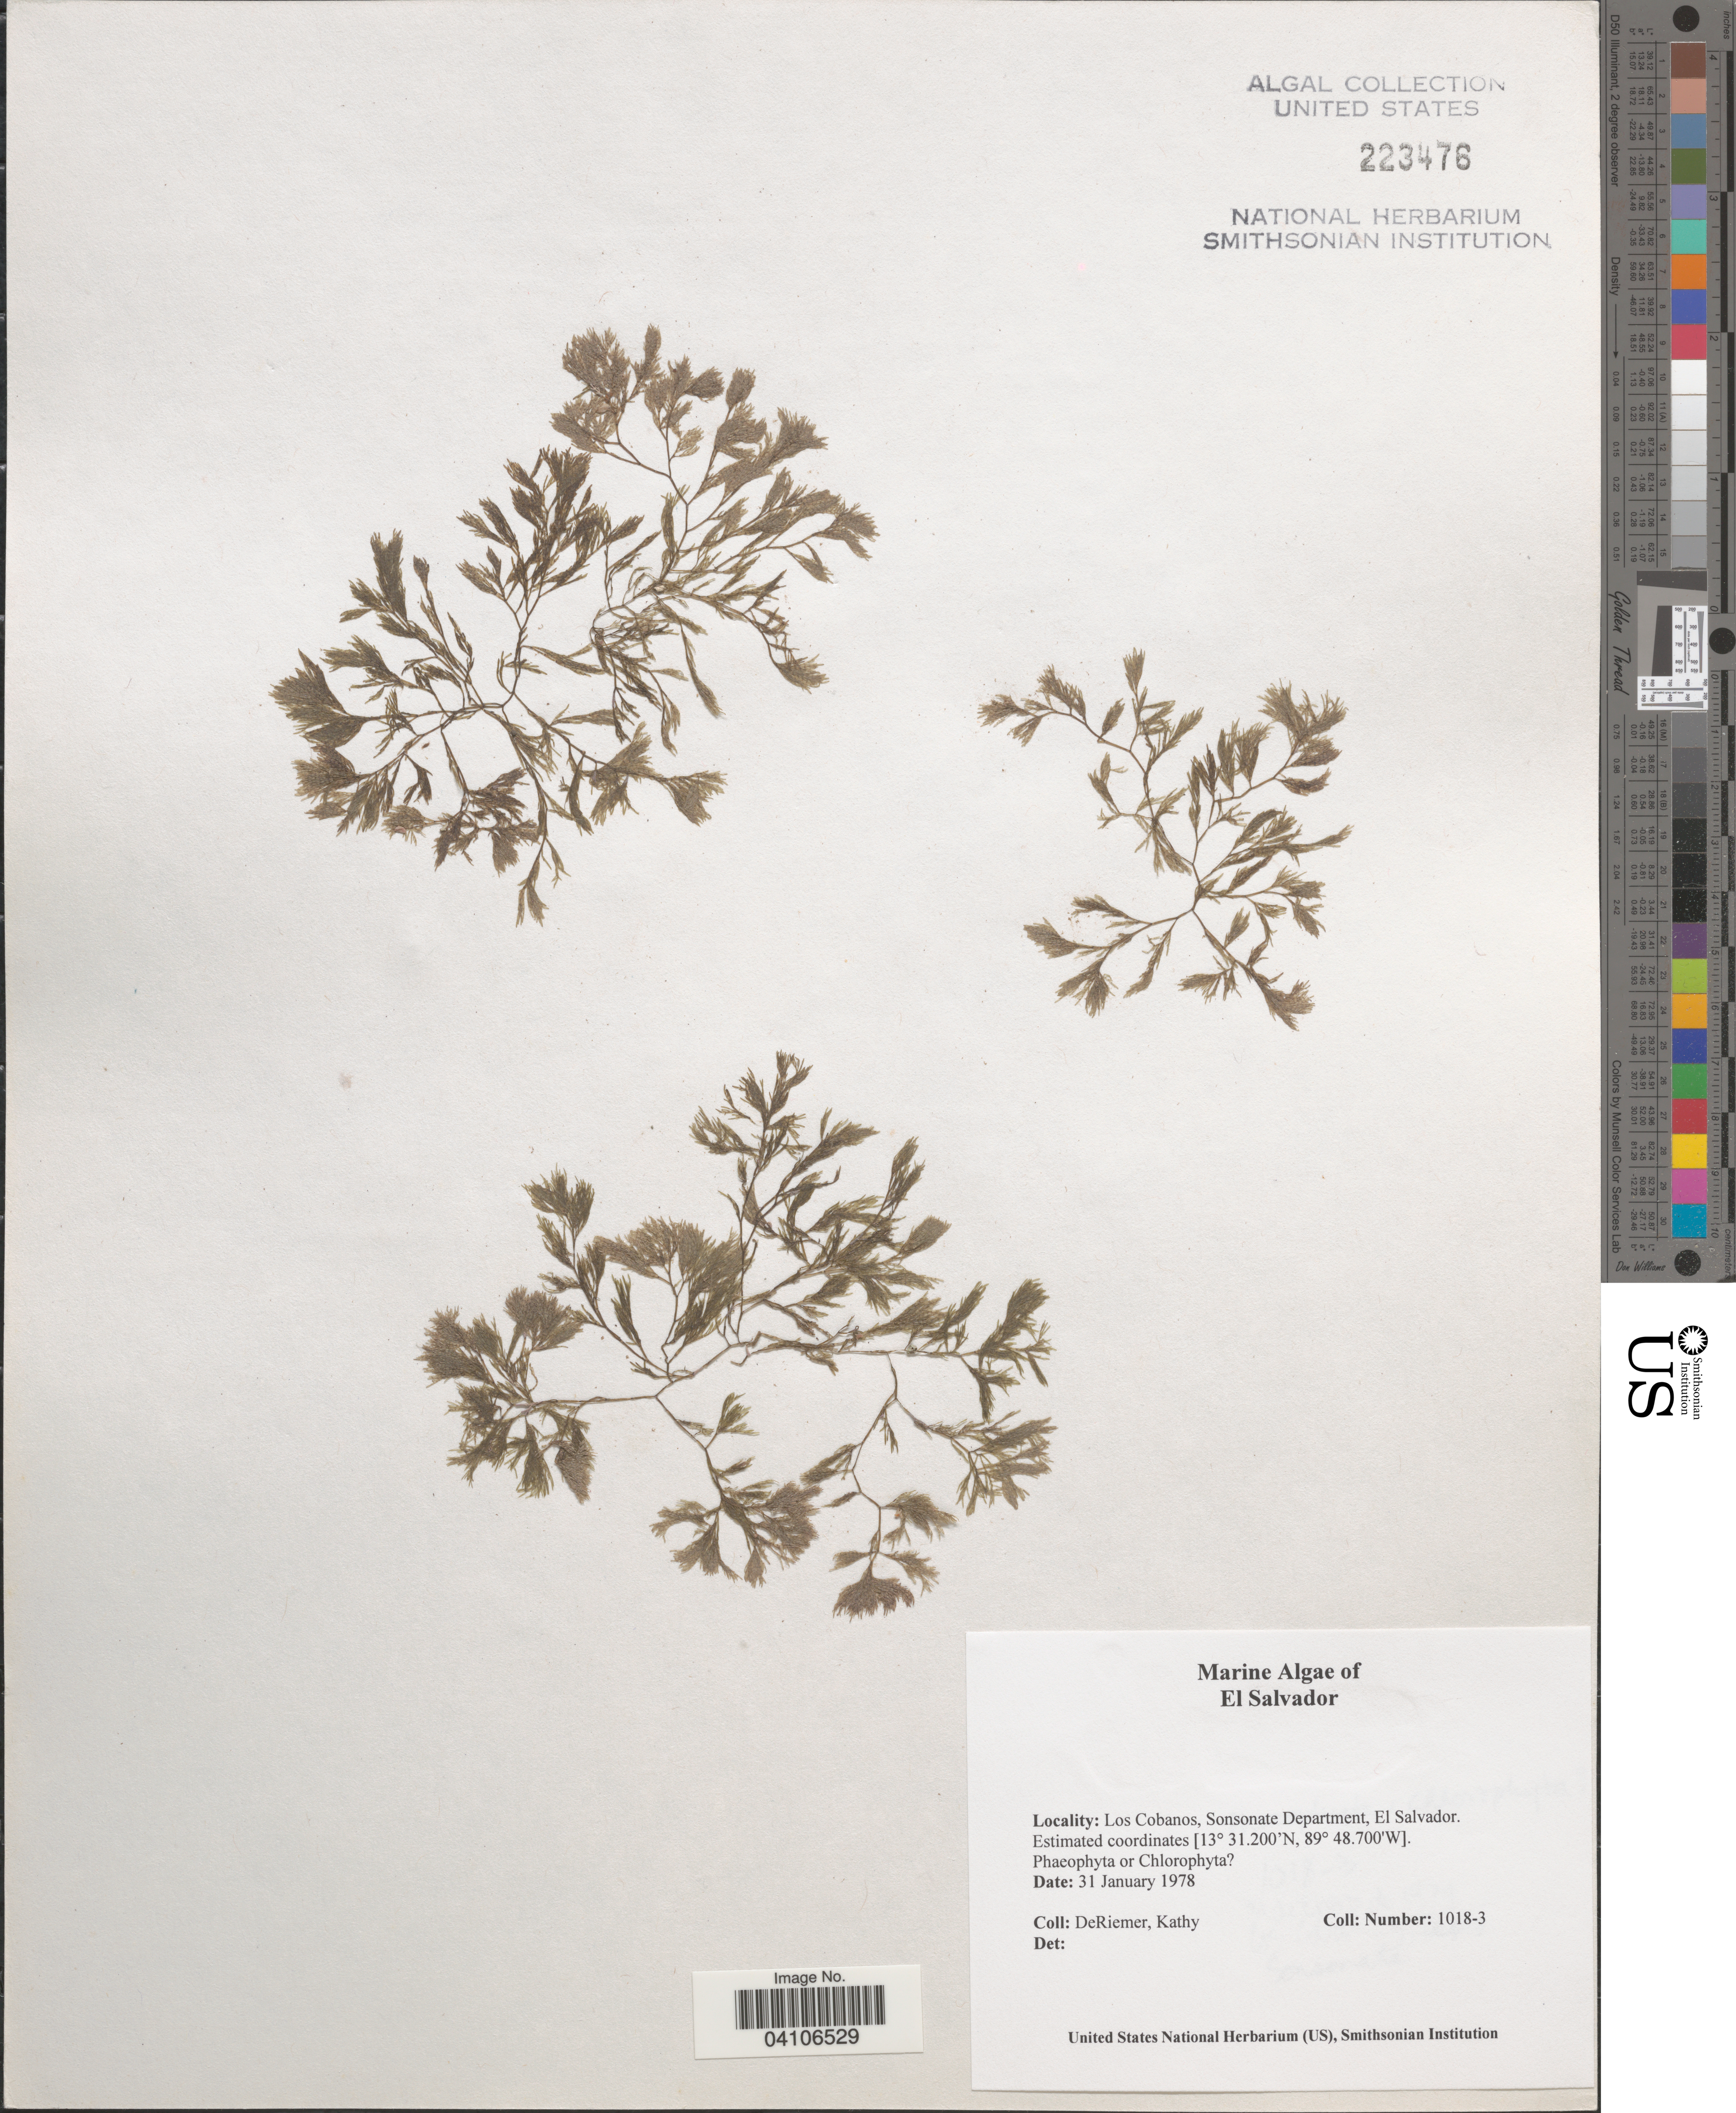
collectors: K. DeRiemer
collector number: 1018-3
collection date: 1978-01-31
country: El Salvador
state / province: Sonsonate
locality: Los Cobanos, Sonsonate Department.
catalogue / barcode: US 223476